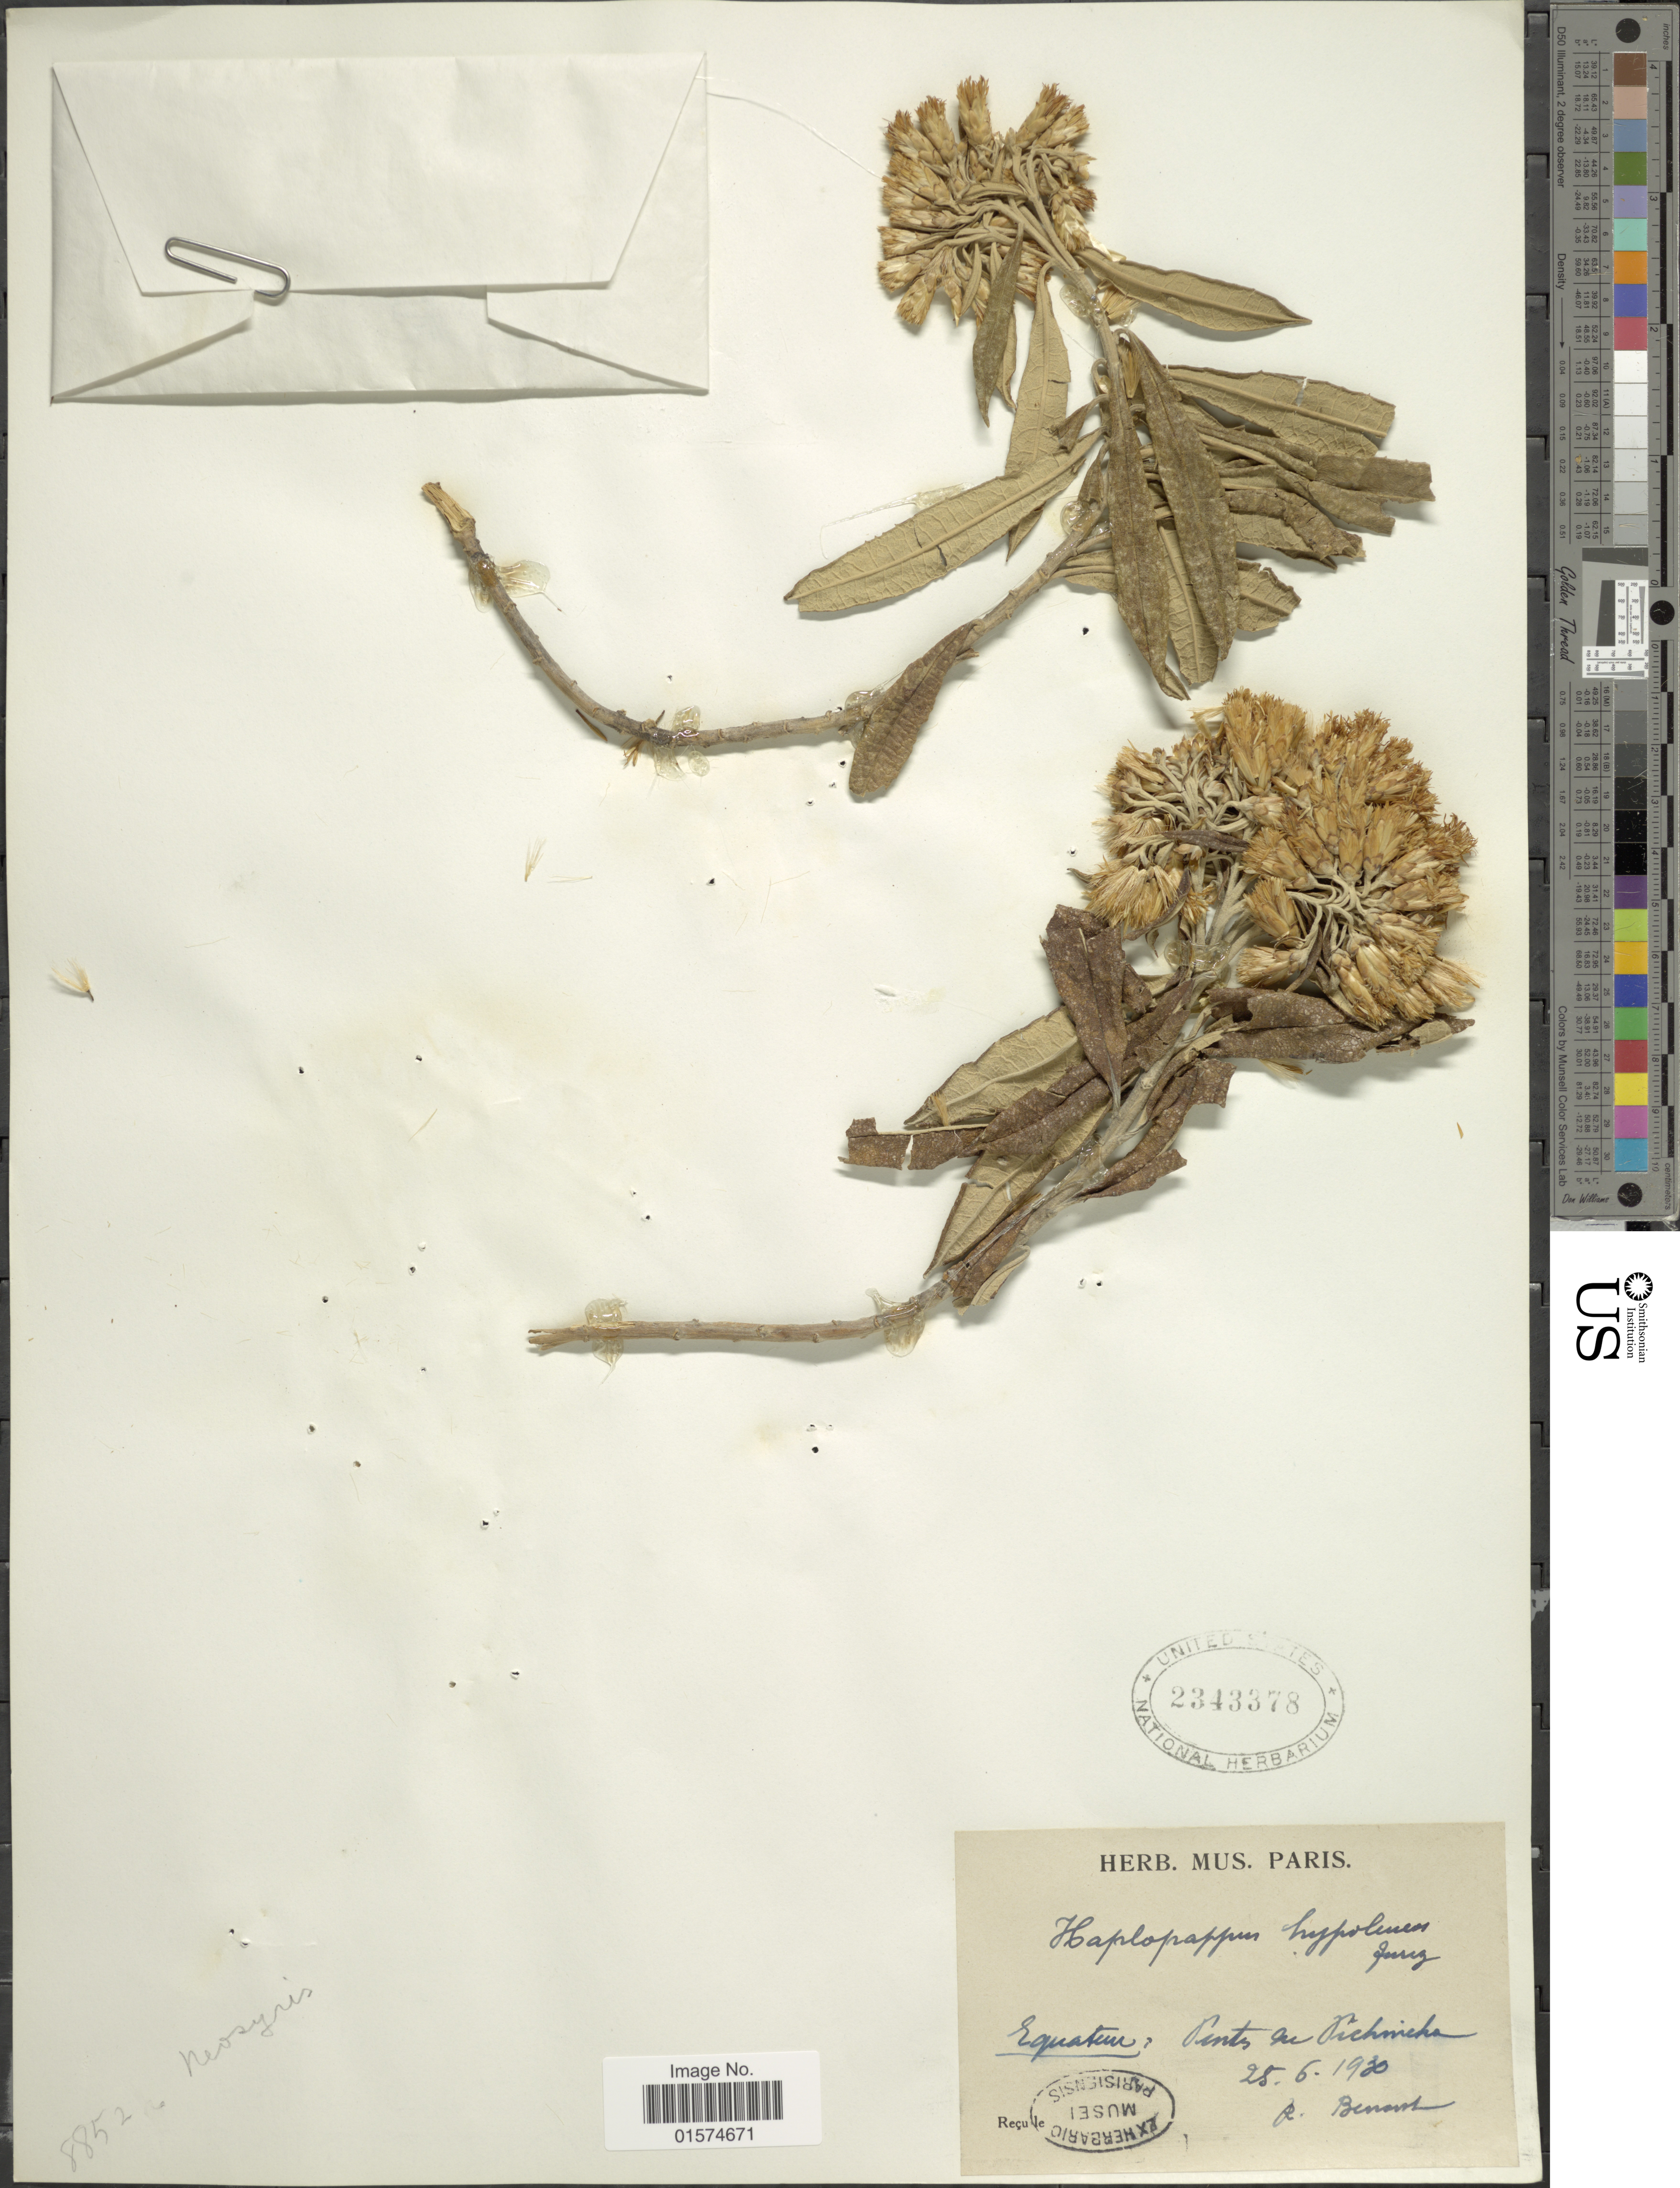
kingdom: Plantae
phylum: Tracheophyta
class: Magnoliopsida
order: Asterales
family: Asteraceae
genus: Llerasia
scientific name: Llerasia hypoleuca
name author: (Turcz.) Cuatrec.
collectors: R. Benoist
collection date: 1930-06-25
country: Ecuador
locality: Equateur: Pentes du Pichincha [interpreted]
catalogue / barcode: US 2343378